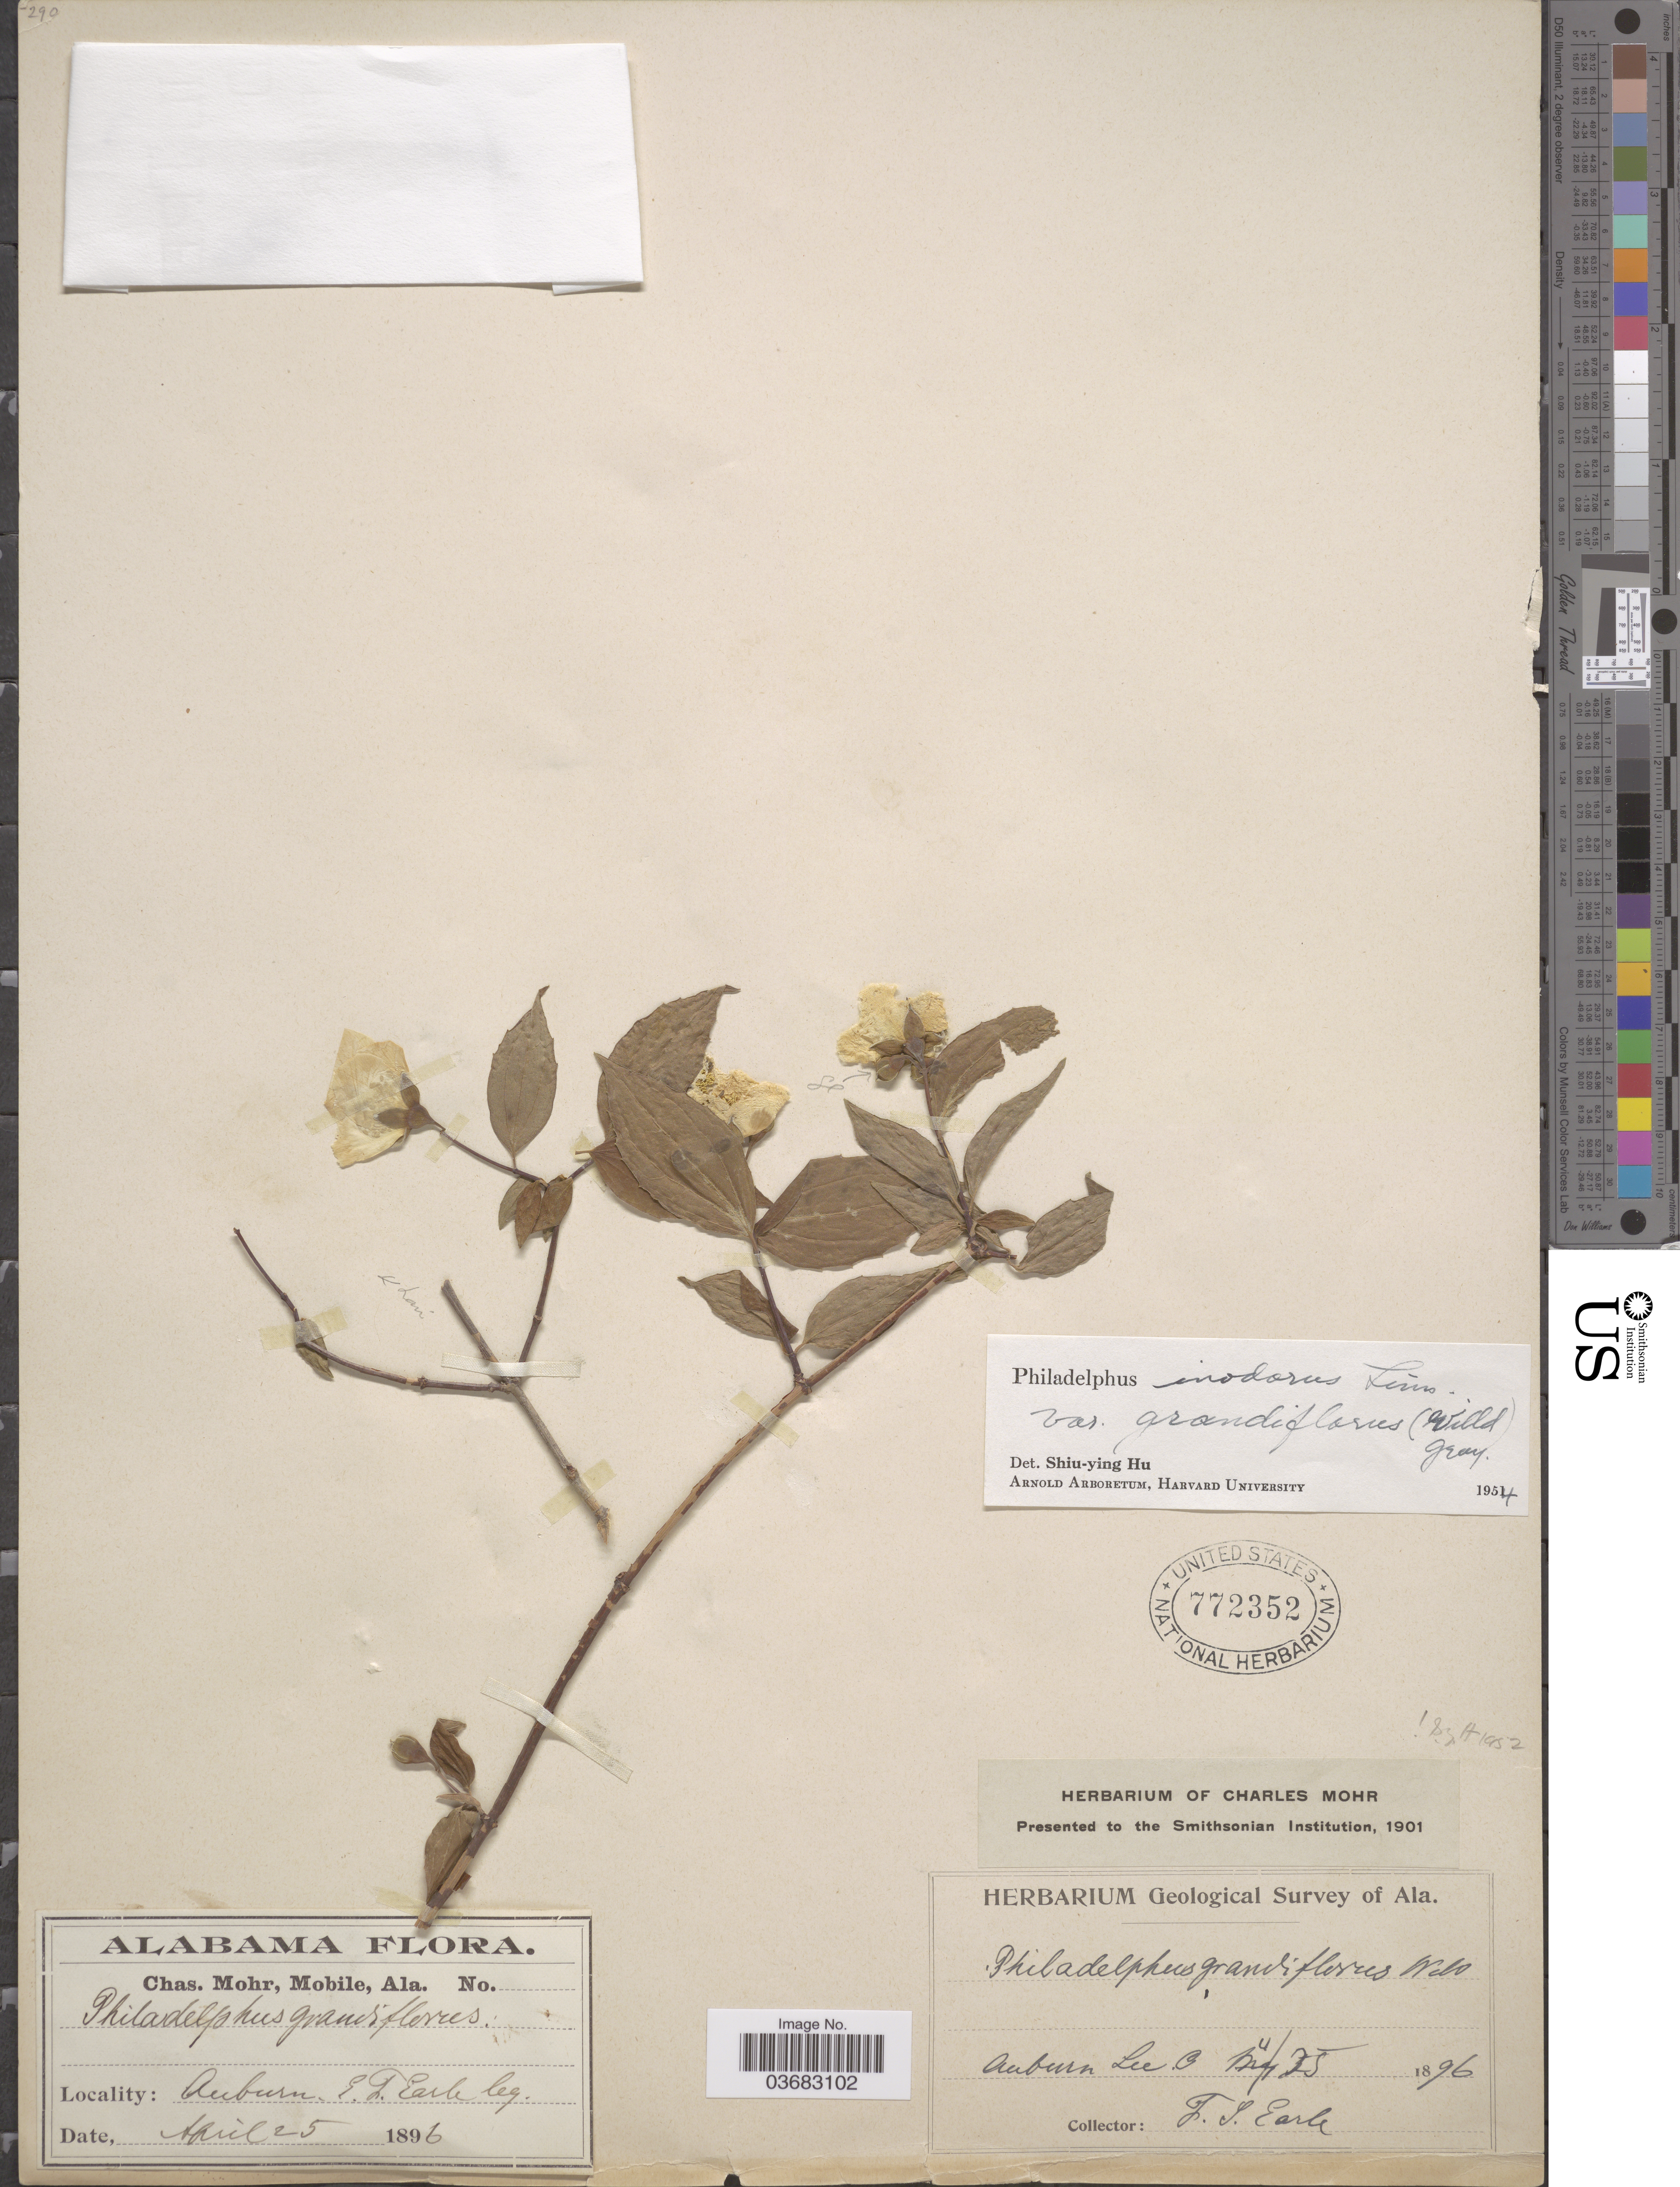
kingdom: Plantae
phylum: Tracheophyta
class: Magnoliopsida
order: Cornales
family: Hydrangeaceae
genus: Philadelphus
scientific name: Philadelphus inodorus var. grandiflorus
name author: (Willd.) A. Gray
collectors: F. S. Earle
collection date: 1896-04-25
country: United States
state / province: Alabama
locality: Auburn.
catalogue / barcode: US 772352